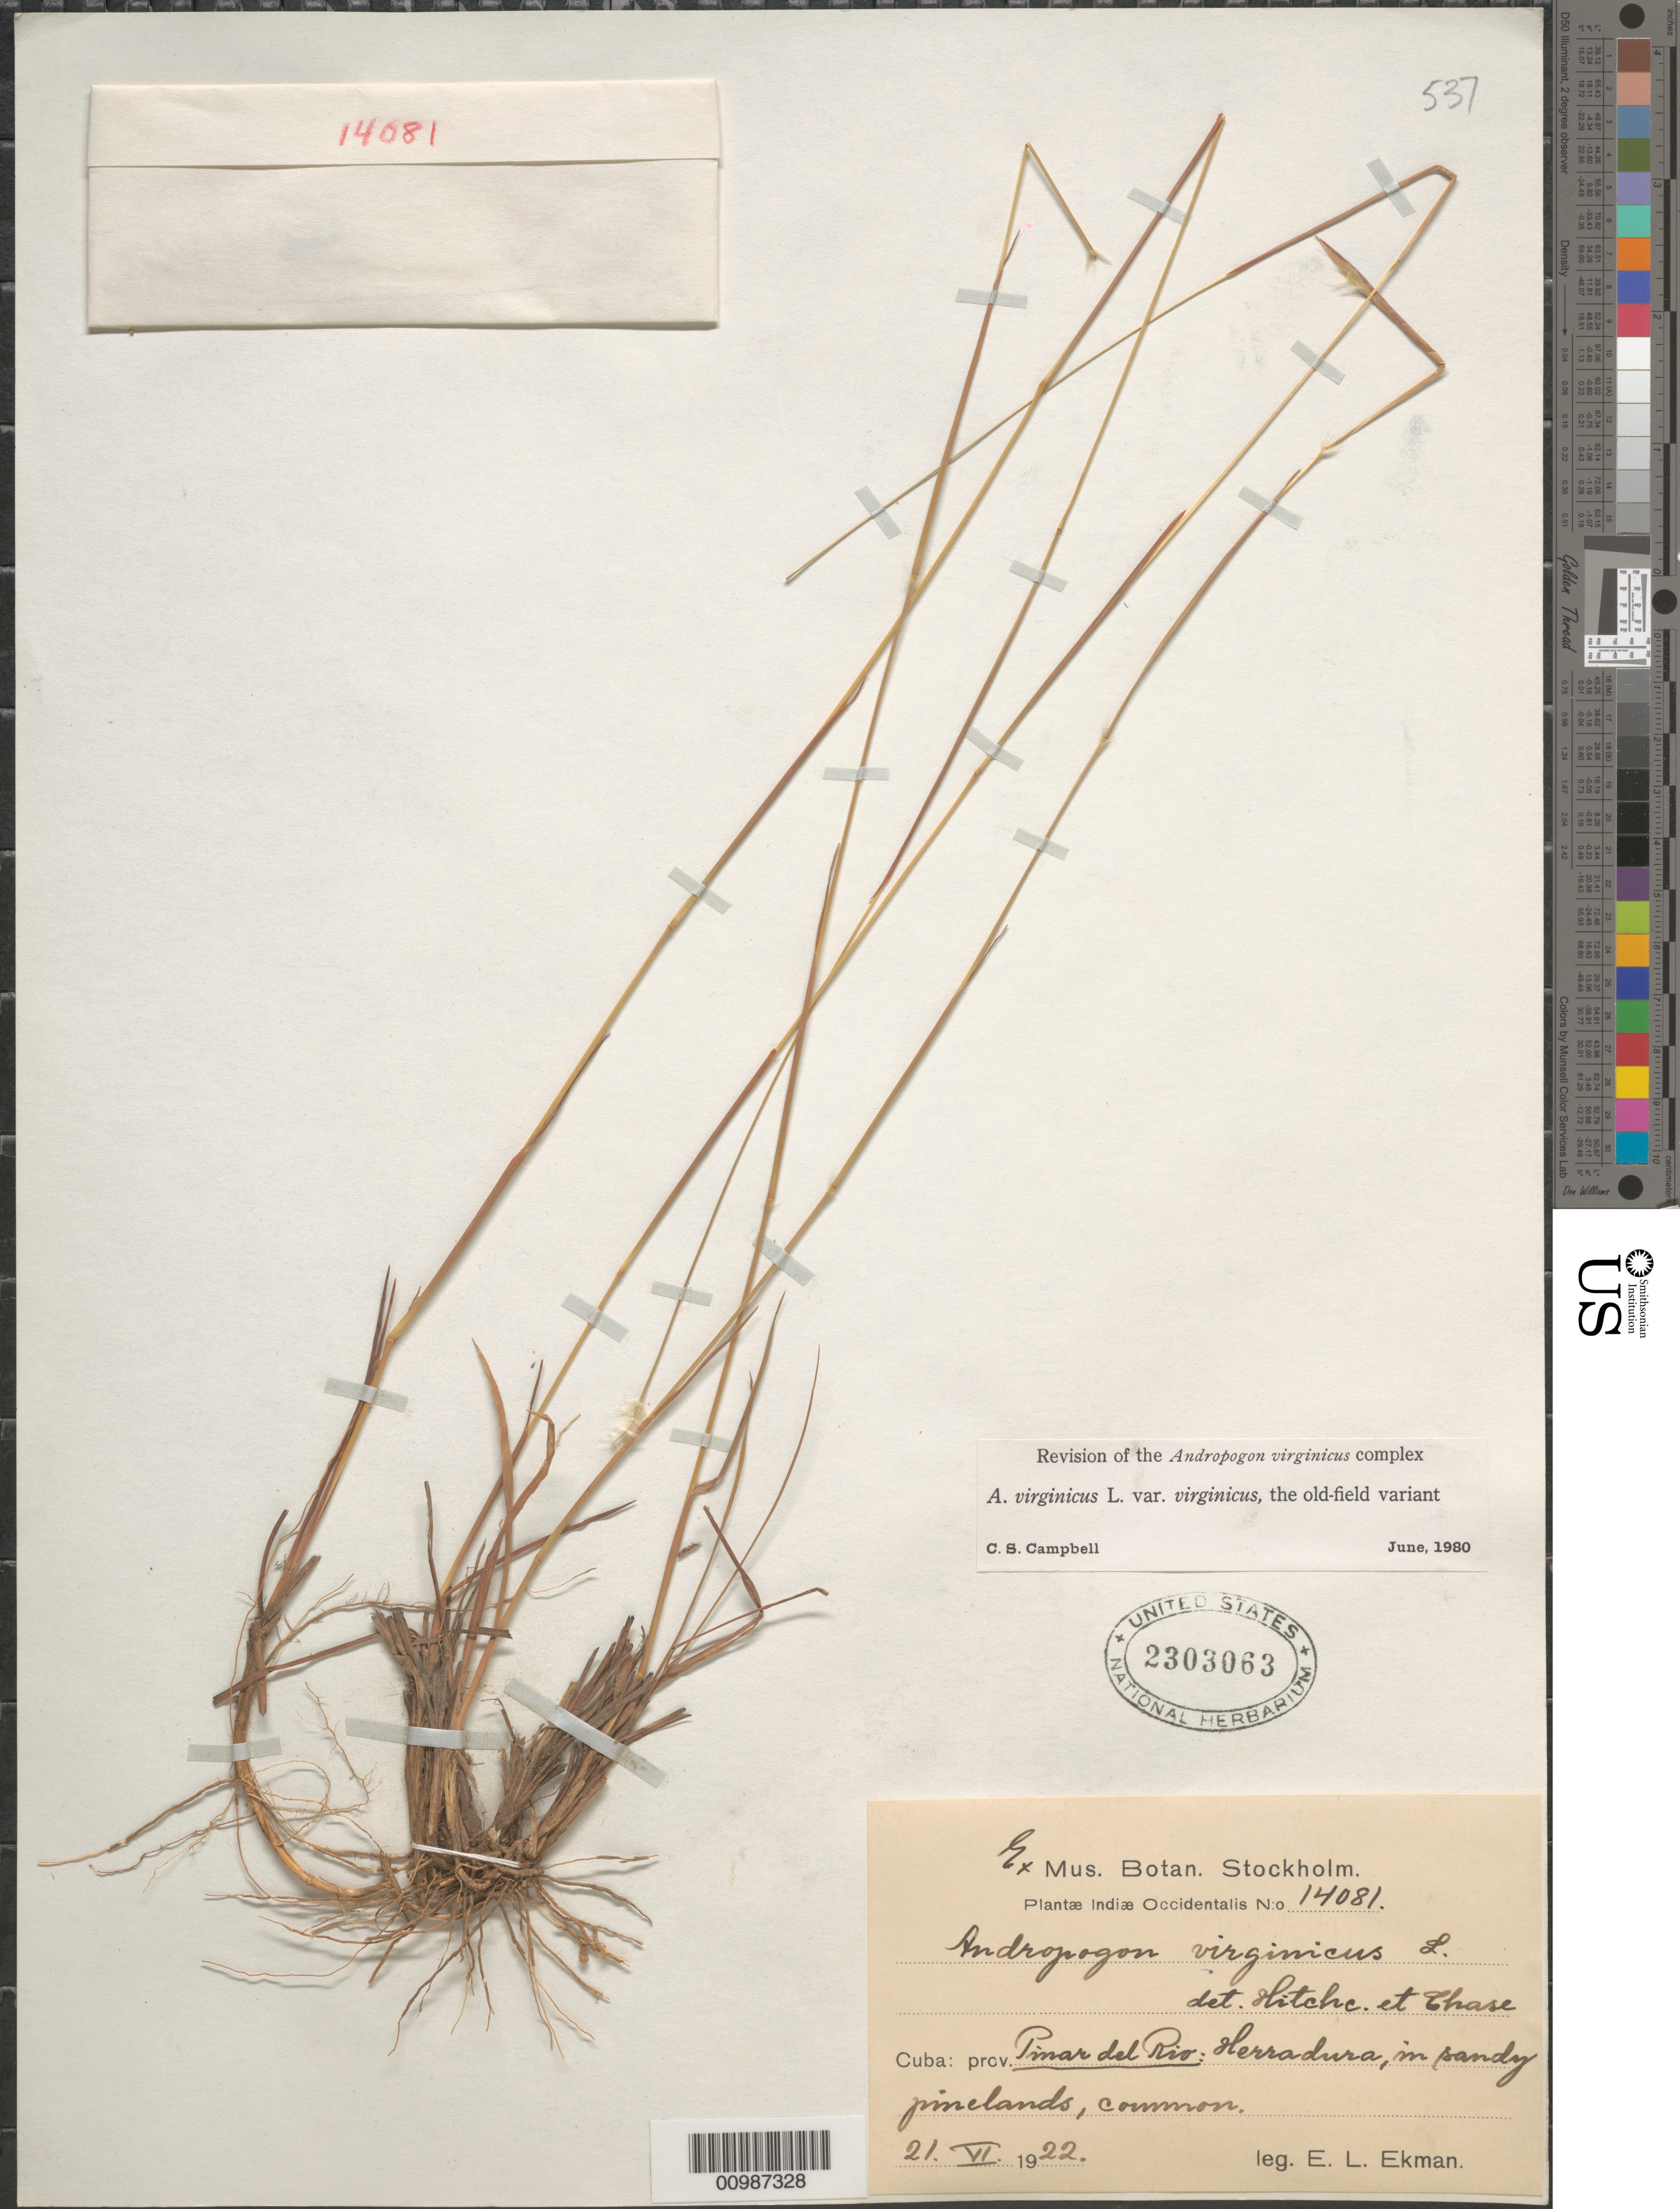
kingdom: Plantae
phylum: Tracheophyta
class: Liliopsida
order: Poales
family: Poaceae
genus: Andropogon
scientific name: Andropogon virginicus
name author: L.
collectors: E. L. Ekman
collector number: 14081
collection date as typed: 21 Jun 1922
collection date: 1922-06-21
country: Cuba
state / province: Pinar del Rio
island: Cuba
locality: Herradura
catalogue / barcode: US 2303063